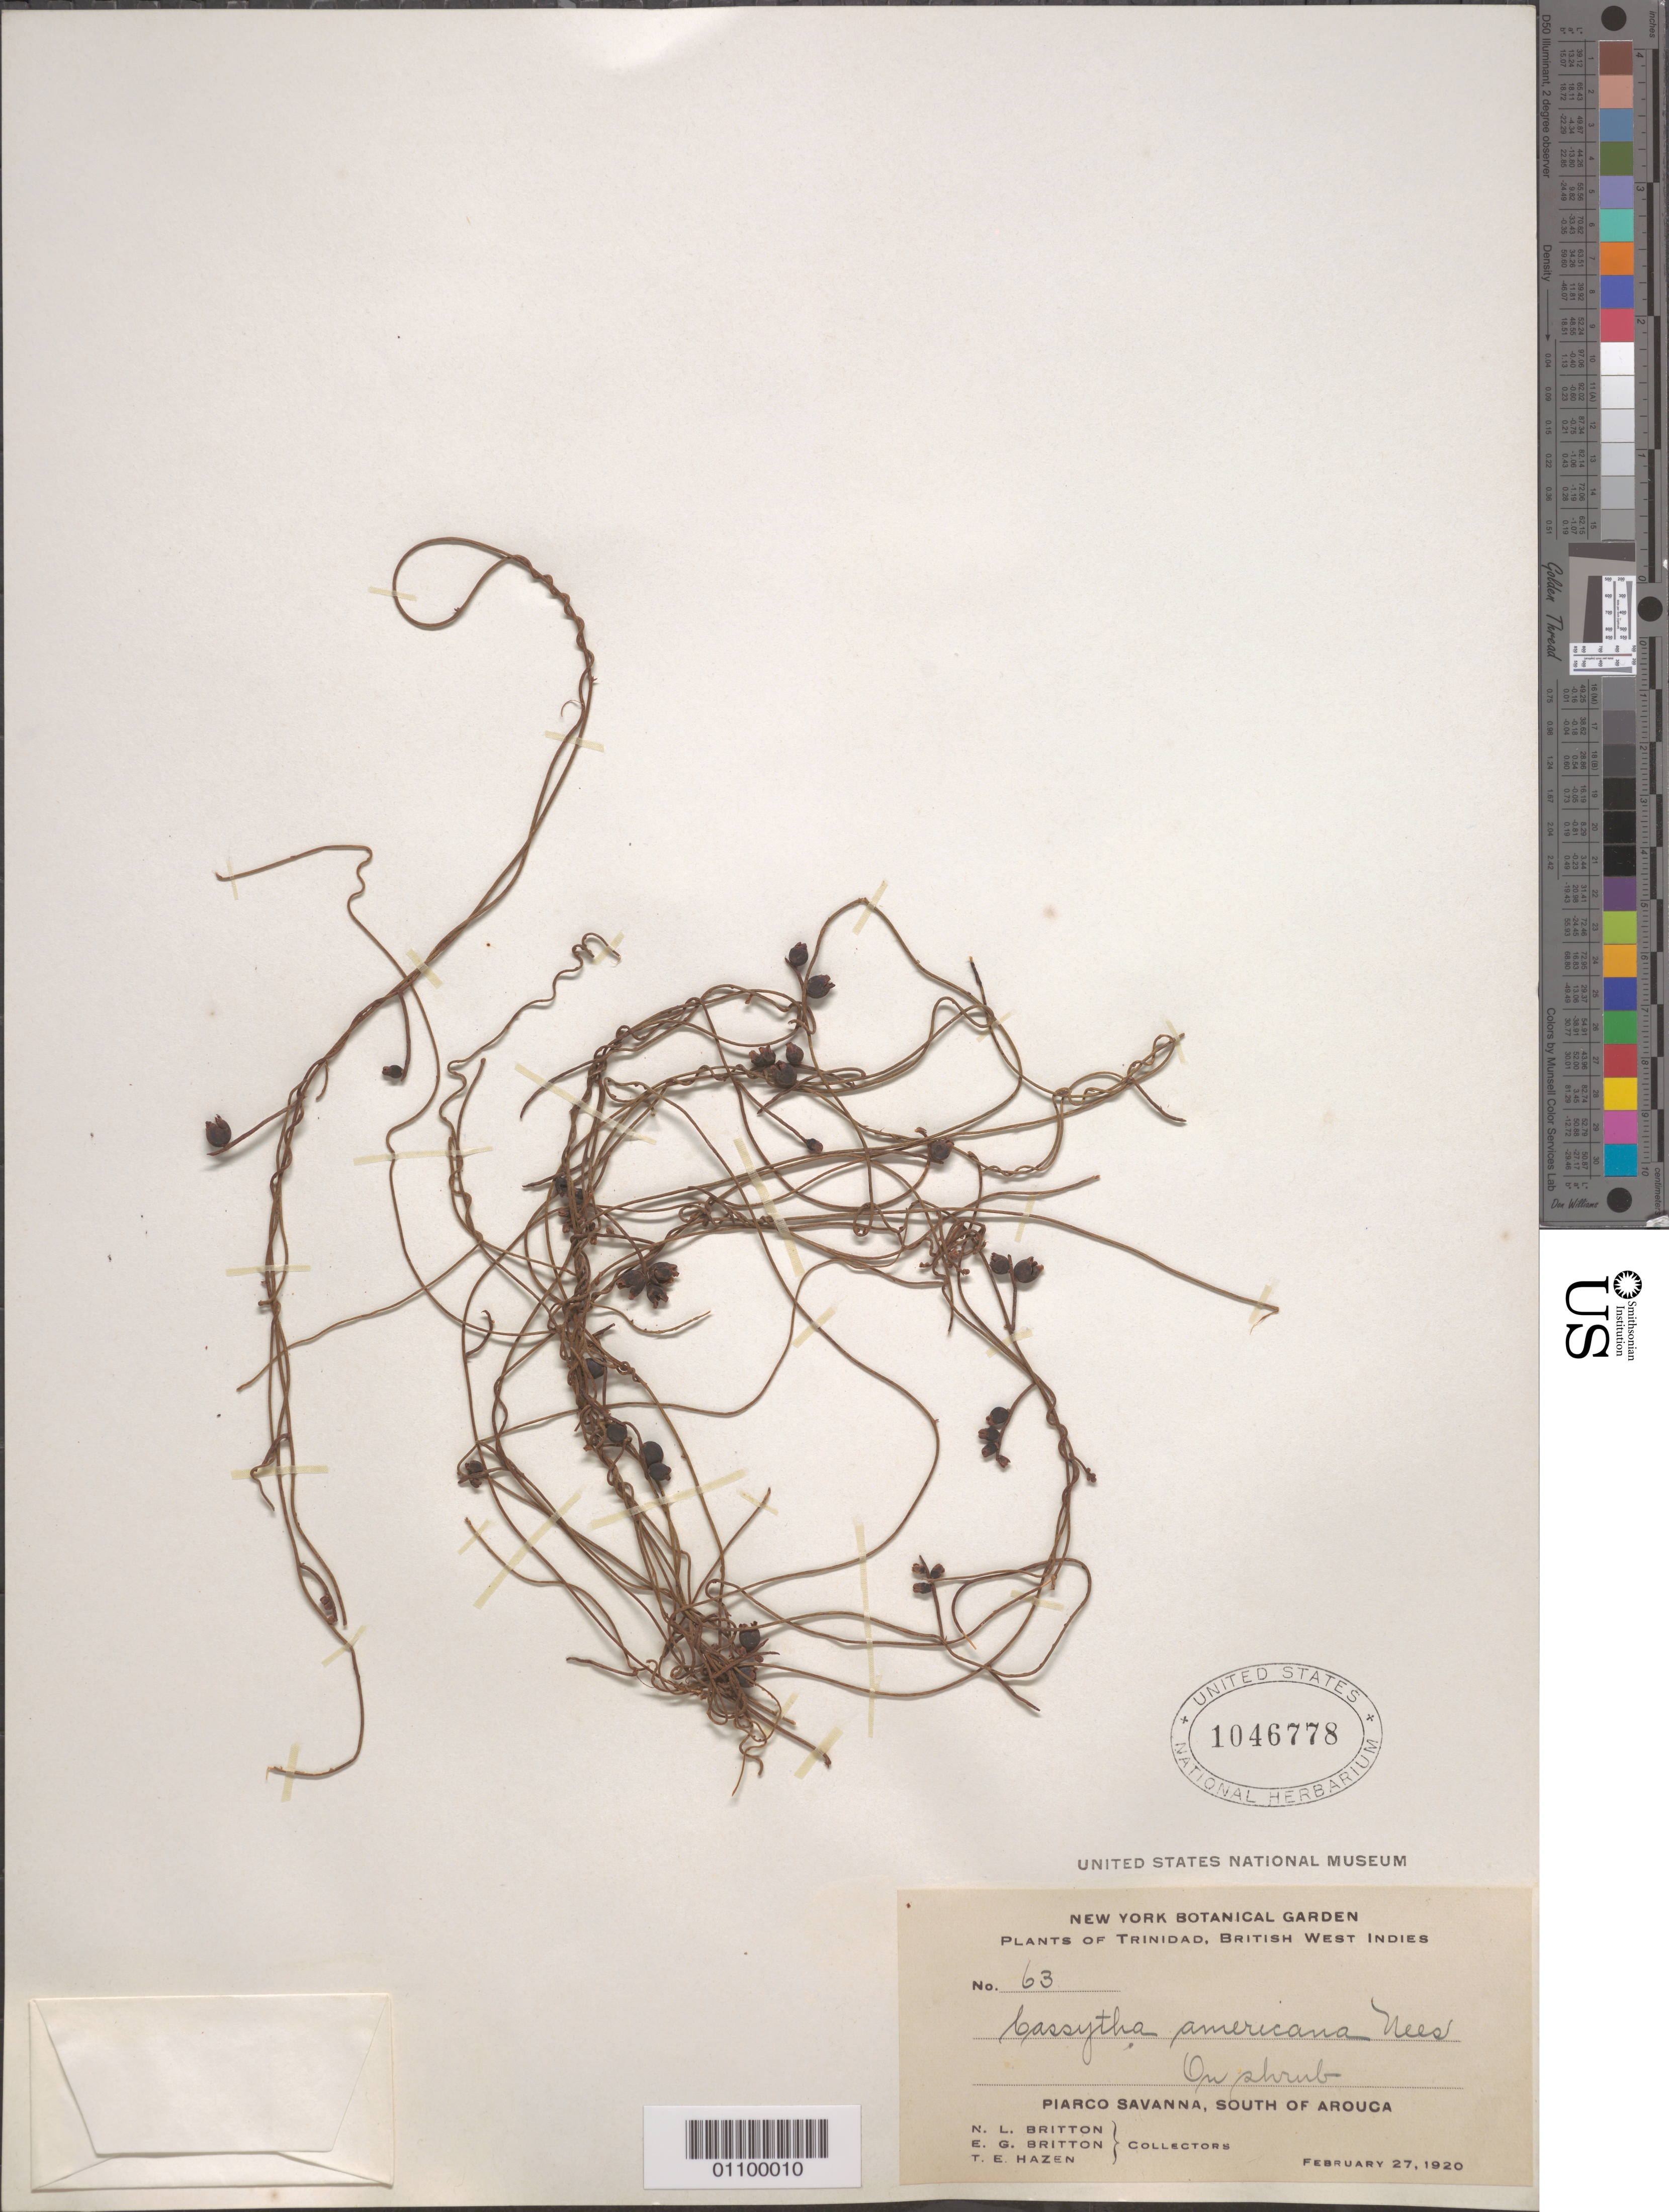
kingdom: Plantae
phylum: Tracheophyta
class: Magnoliopsida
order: Laurales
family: Lauraceae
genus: Cassytha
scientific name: Cassytha filiformis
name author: L.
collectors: N. Britton, E. G. Britton & T. E. Hazen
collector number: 63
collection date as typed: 27 Feb 1920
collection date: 1920-02-27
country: Trinidad and Tobago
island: Trinidad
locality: Piarco Savanna, South of Arouca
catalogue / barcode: US 1046778